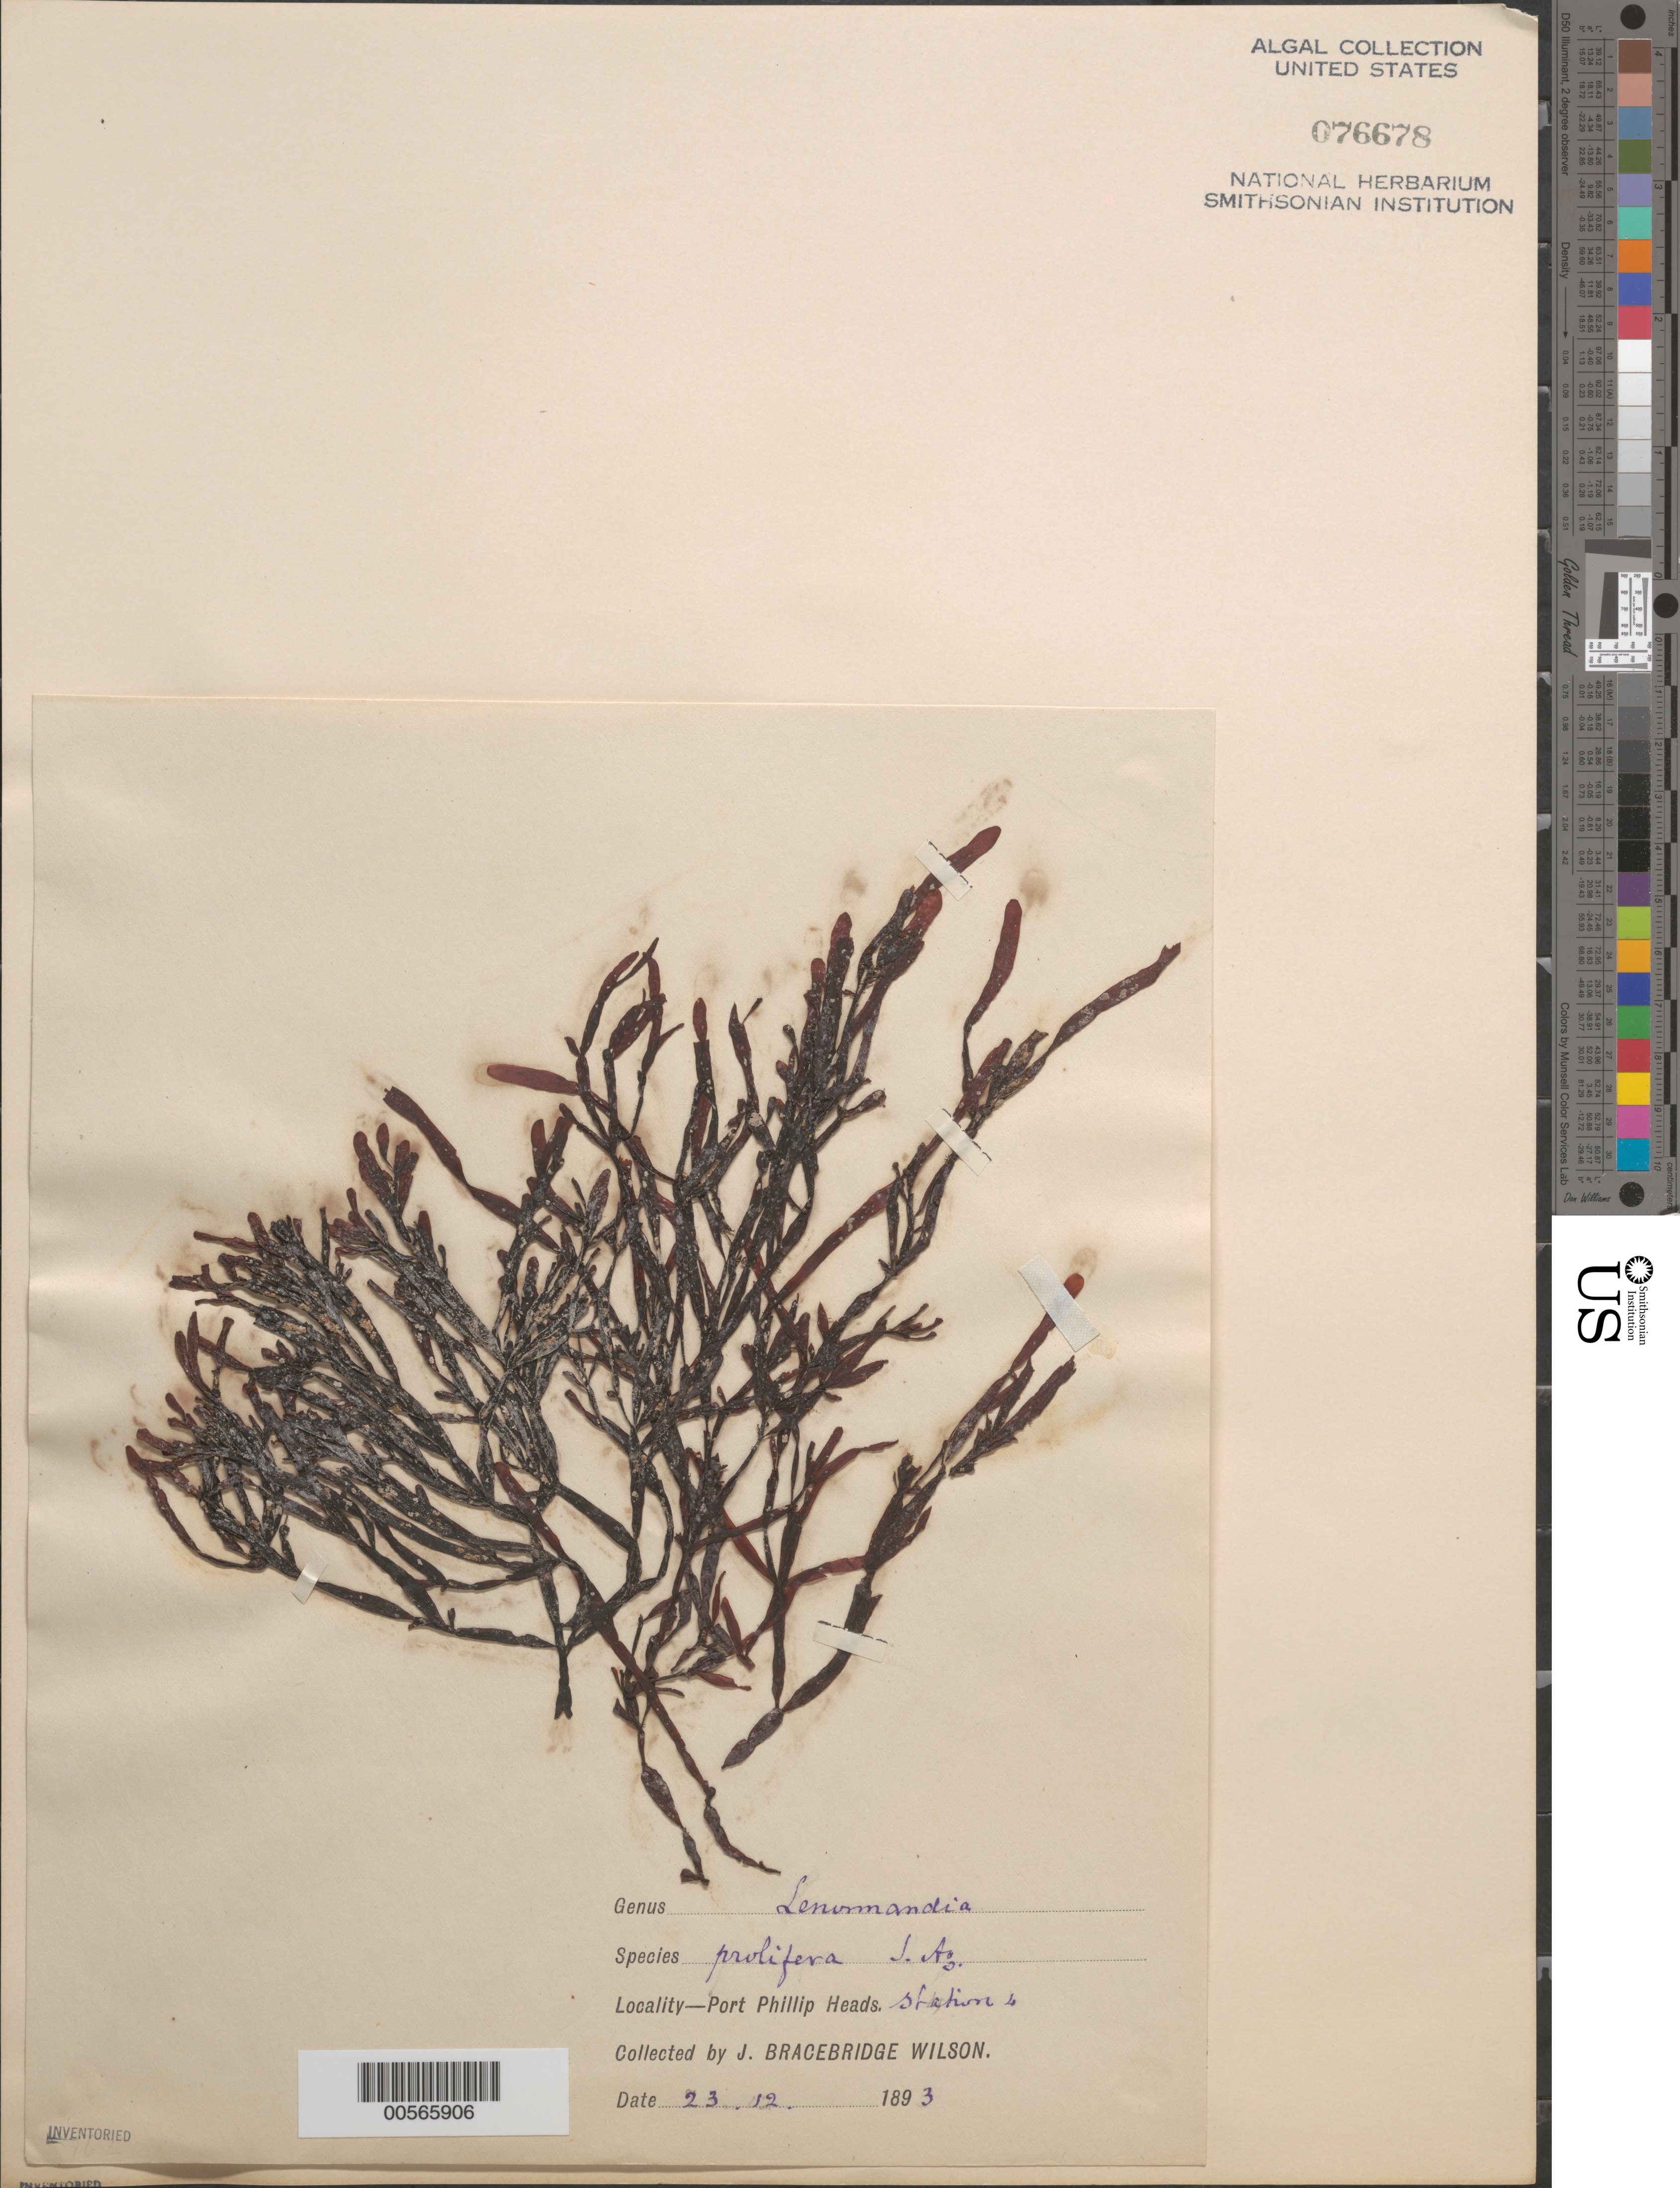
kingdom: Plantae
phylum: Rhodophyta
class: Florideophyceae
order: Ceramiales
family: Rhodomelaceae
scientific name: Lenormandia prolifera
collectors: J. B. Wilson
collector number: Station 4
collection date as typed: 23 Dec 1893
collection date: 1893-12-23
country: Australia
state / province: Victoria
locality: Port Phillip Heads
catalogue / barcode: US 76678